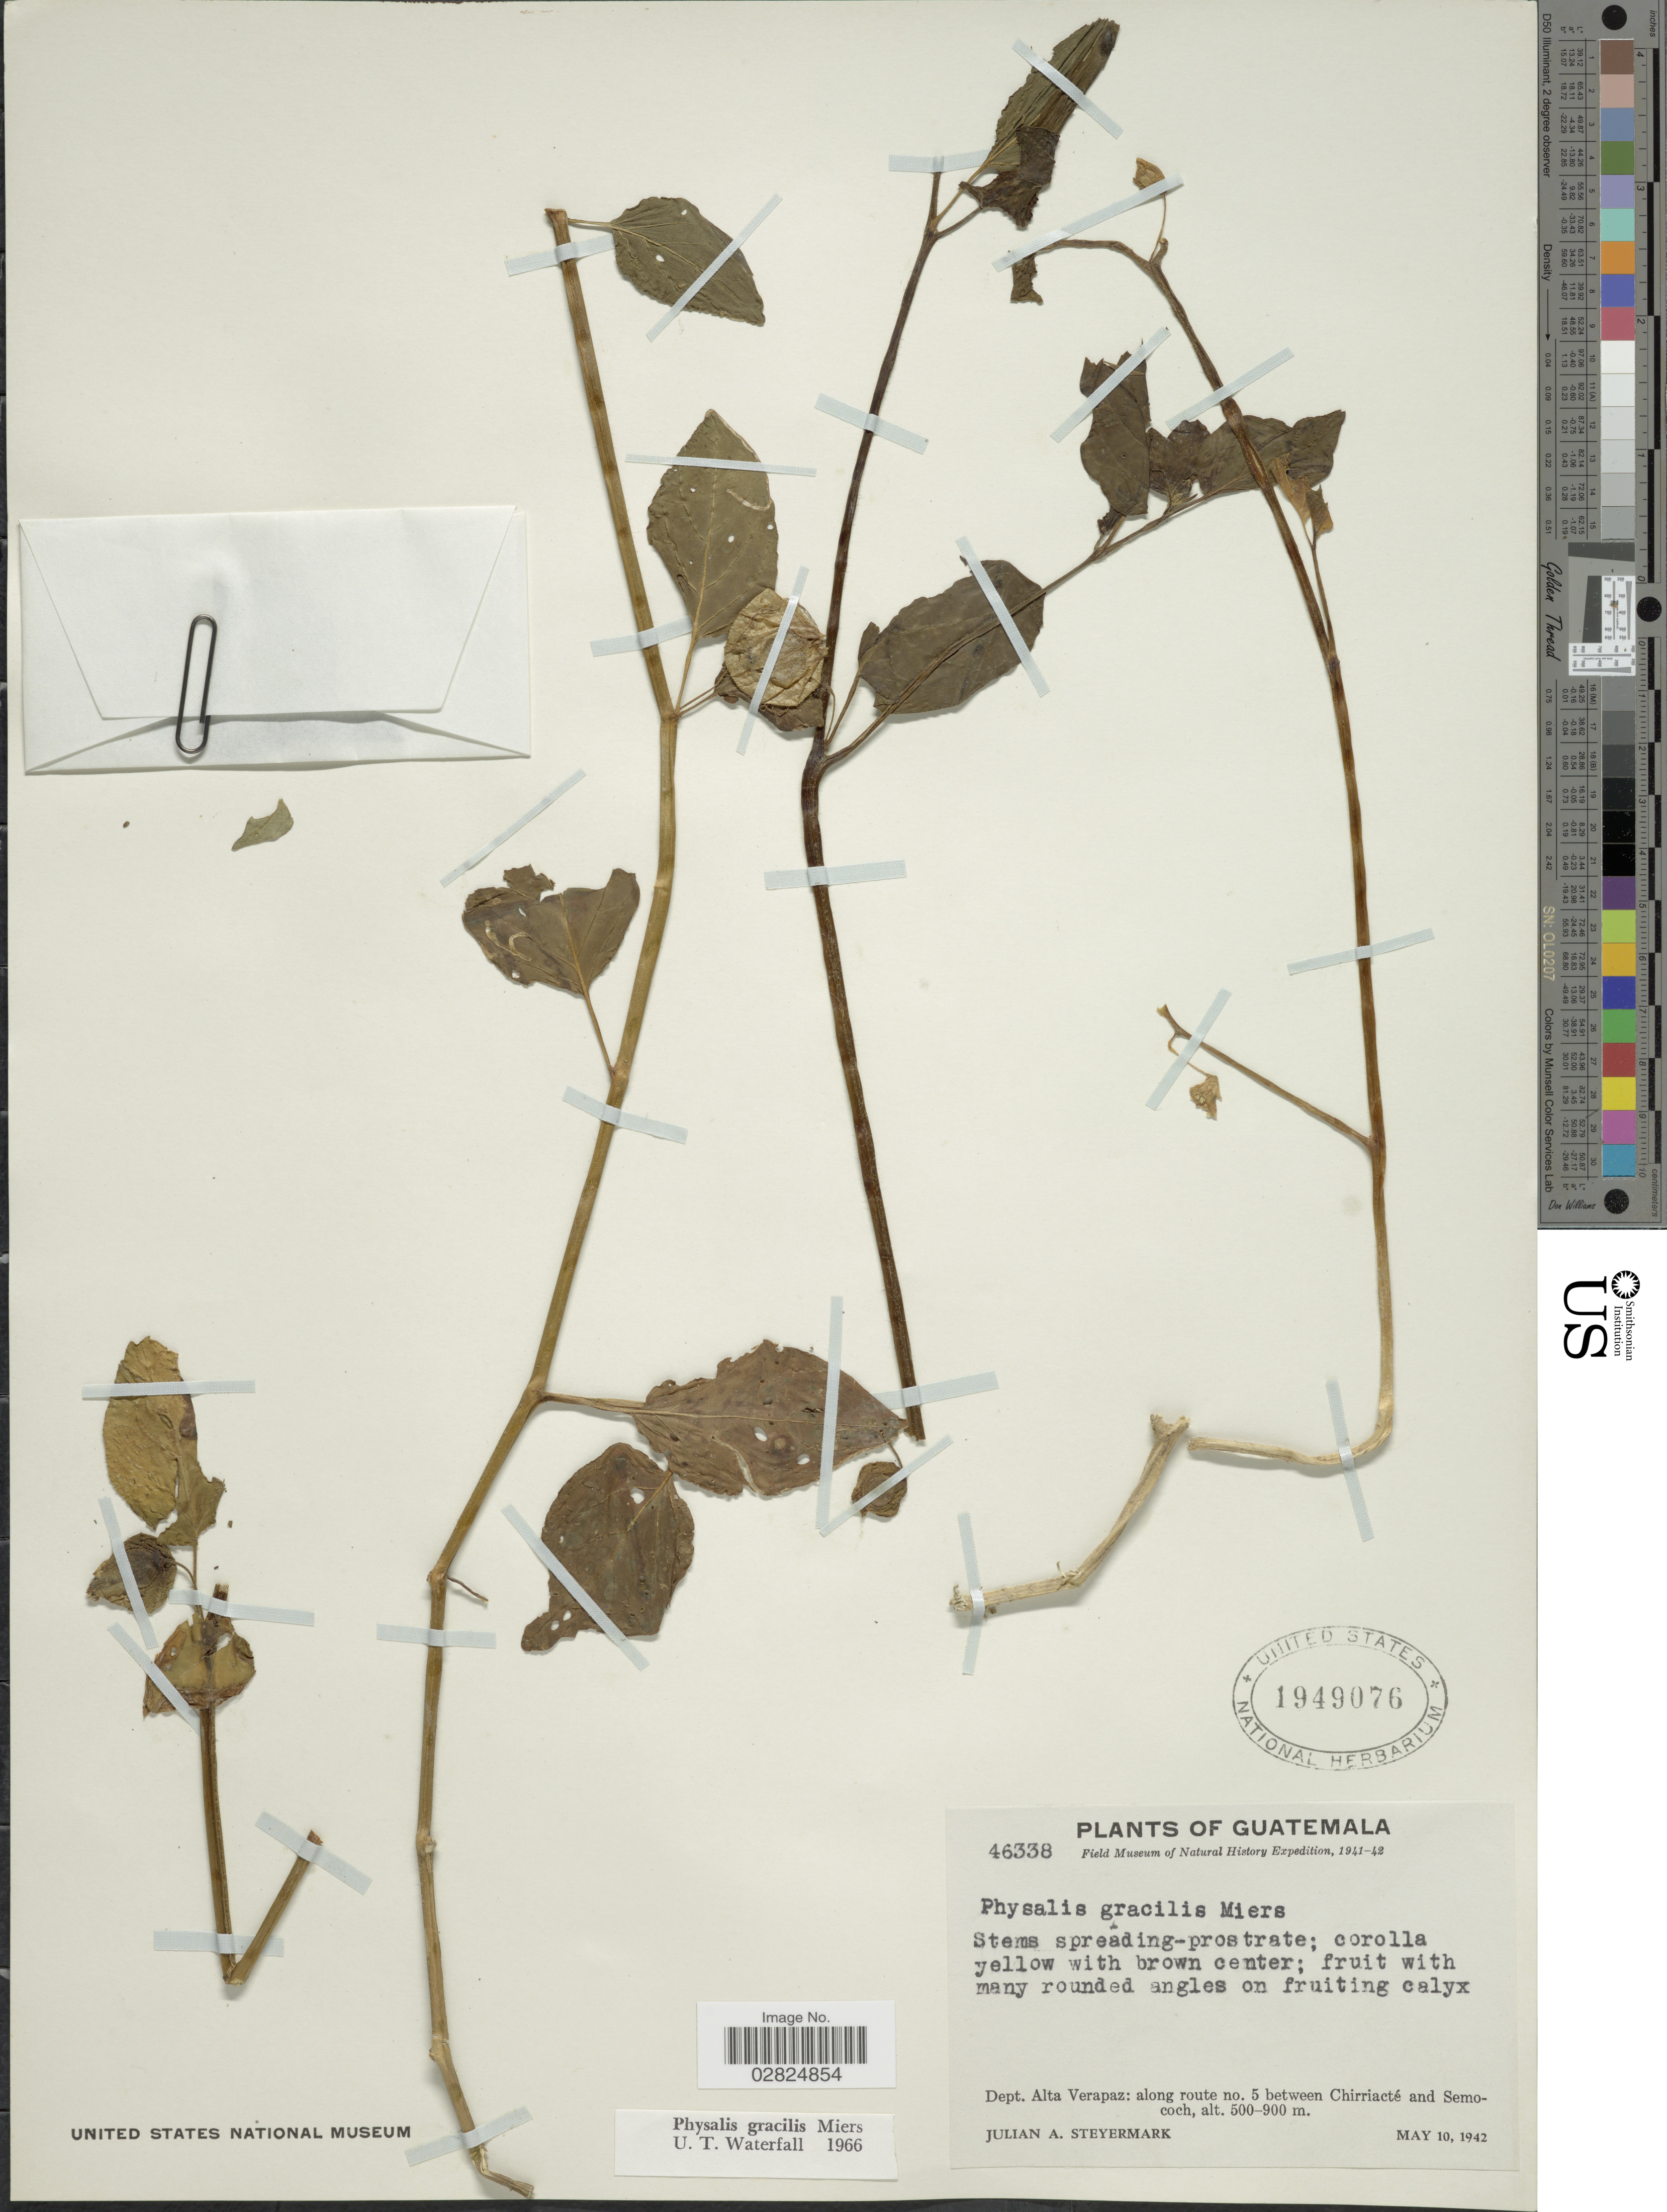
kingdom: Plantae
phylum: Tracheophyta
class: Magnoliopsida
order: Solanales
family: Solanaceae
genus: Physalis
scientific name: Physalis gracilis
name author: Miers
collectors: J. Steyermark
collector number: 46338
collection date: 1942-05-10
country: Guatemala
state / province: Alta Verapaz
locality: Dept. Alta Verapaz: along route no. 5 between Chirriacté and Semococh.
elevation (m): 500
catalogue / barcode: US 1949076